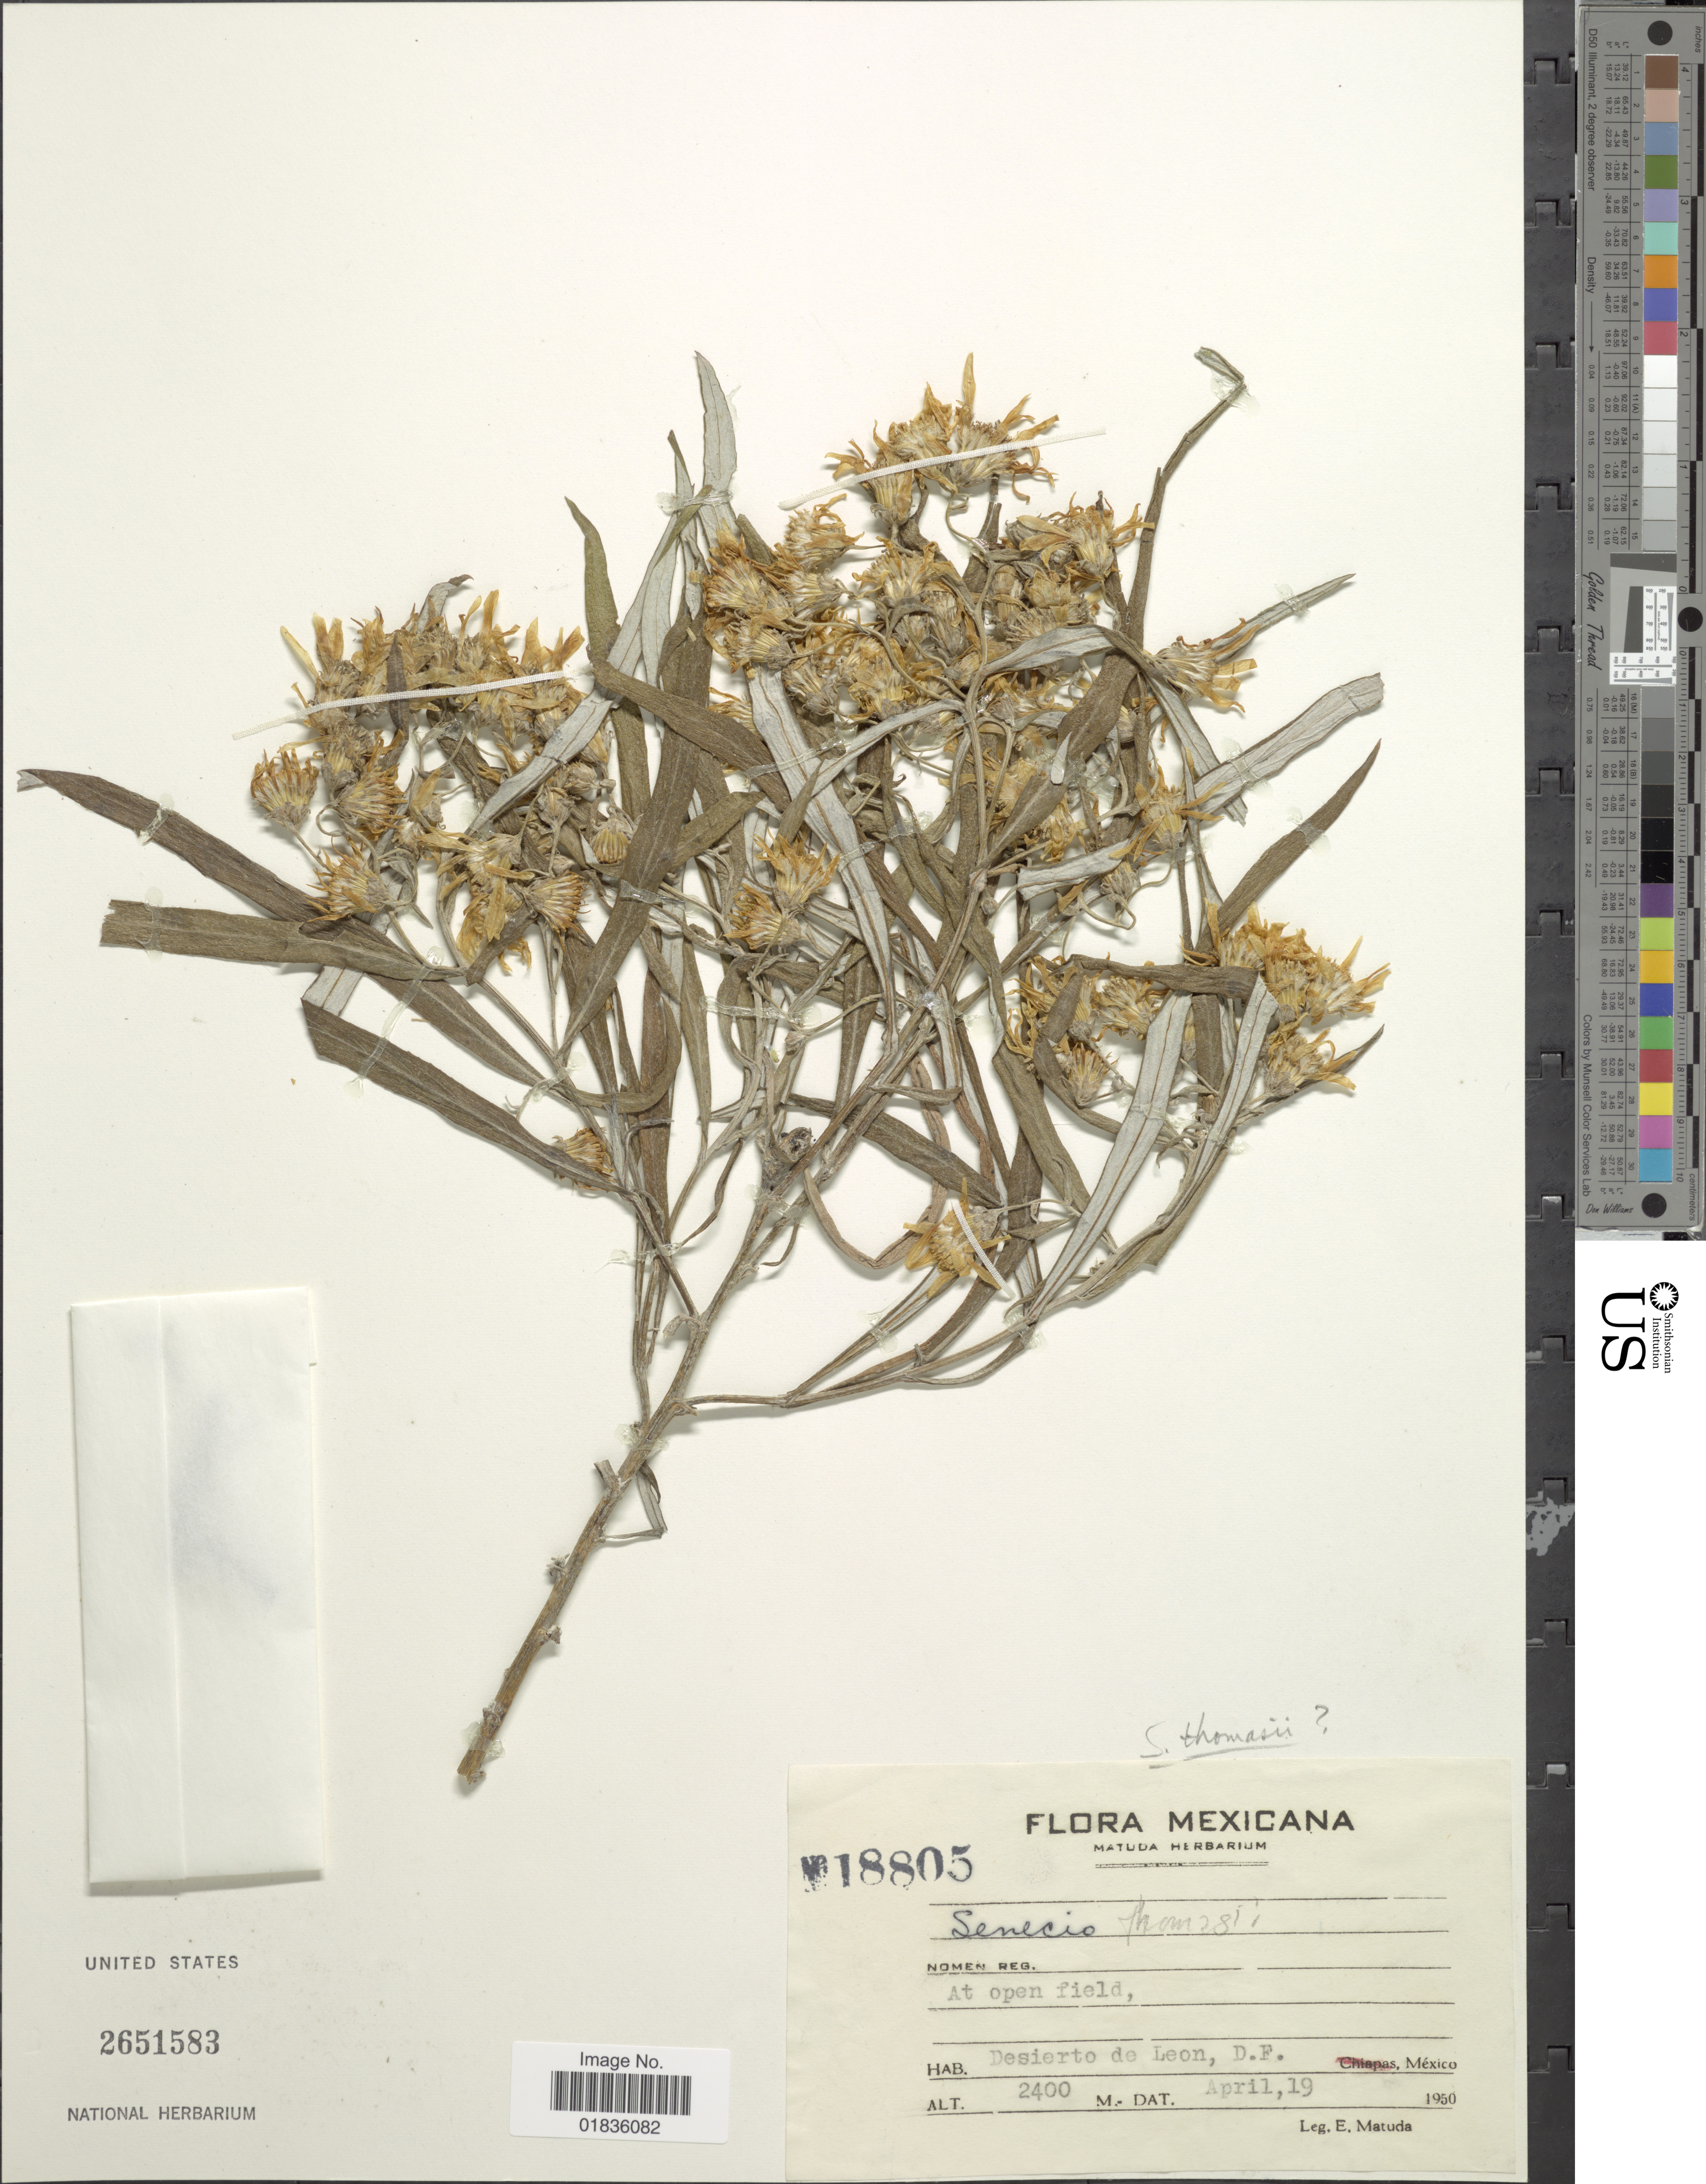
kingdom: Plantae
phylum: Tracheophyta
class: Magnoliopsida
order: Asterales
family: Asteraceae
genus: Senecio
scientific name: Senecio cinerarioides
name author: Kunth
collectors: E. Matuda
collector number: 18805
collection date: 1950-04-19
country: Mexico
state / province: Distrito Federal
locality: At open field, Desierto de Leon.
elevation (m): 2400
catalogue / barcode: US 2651583